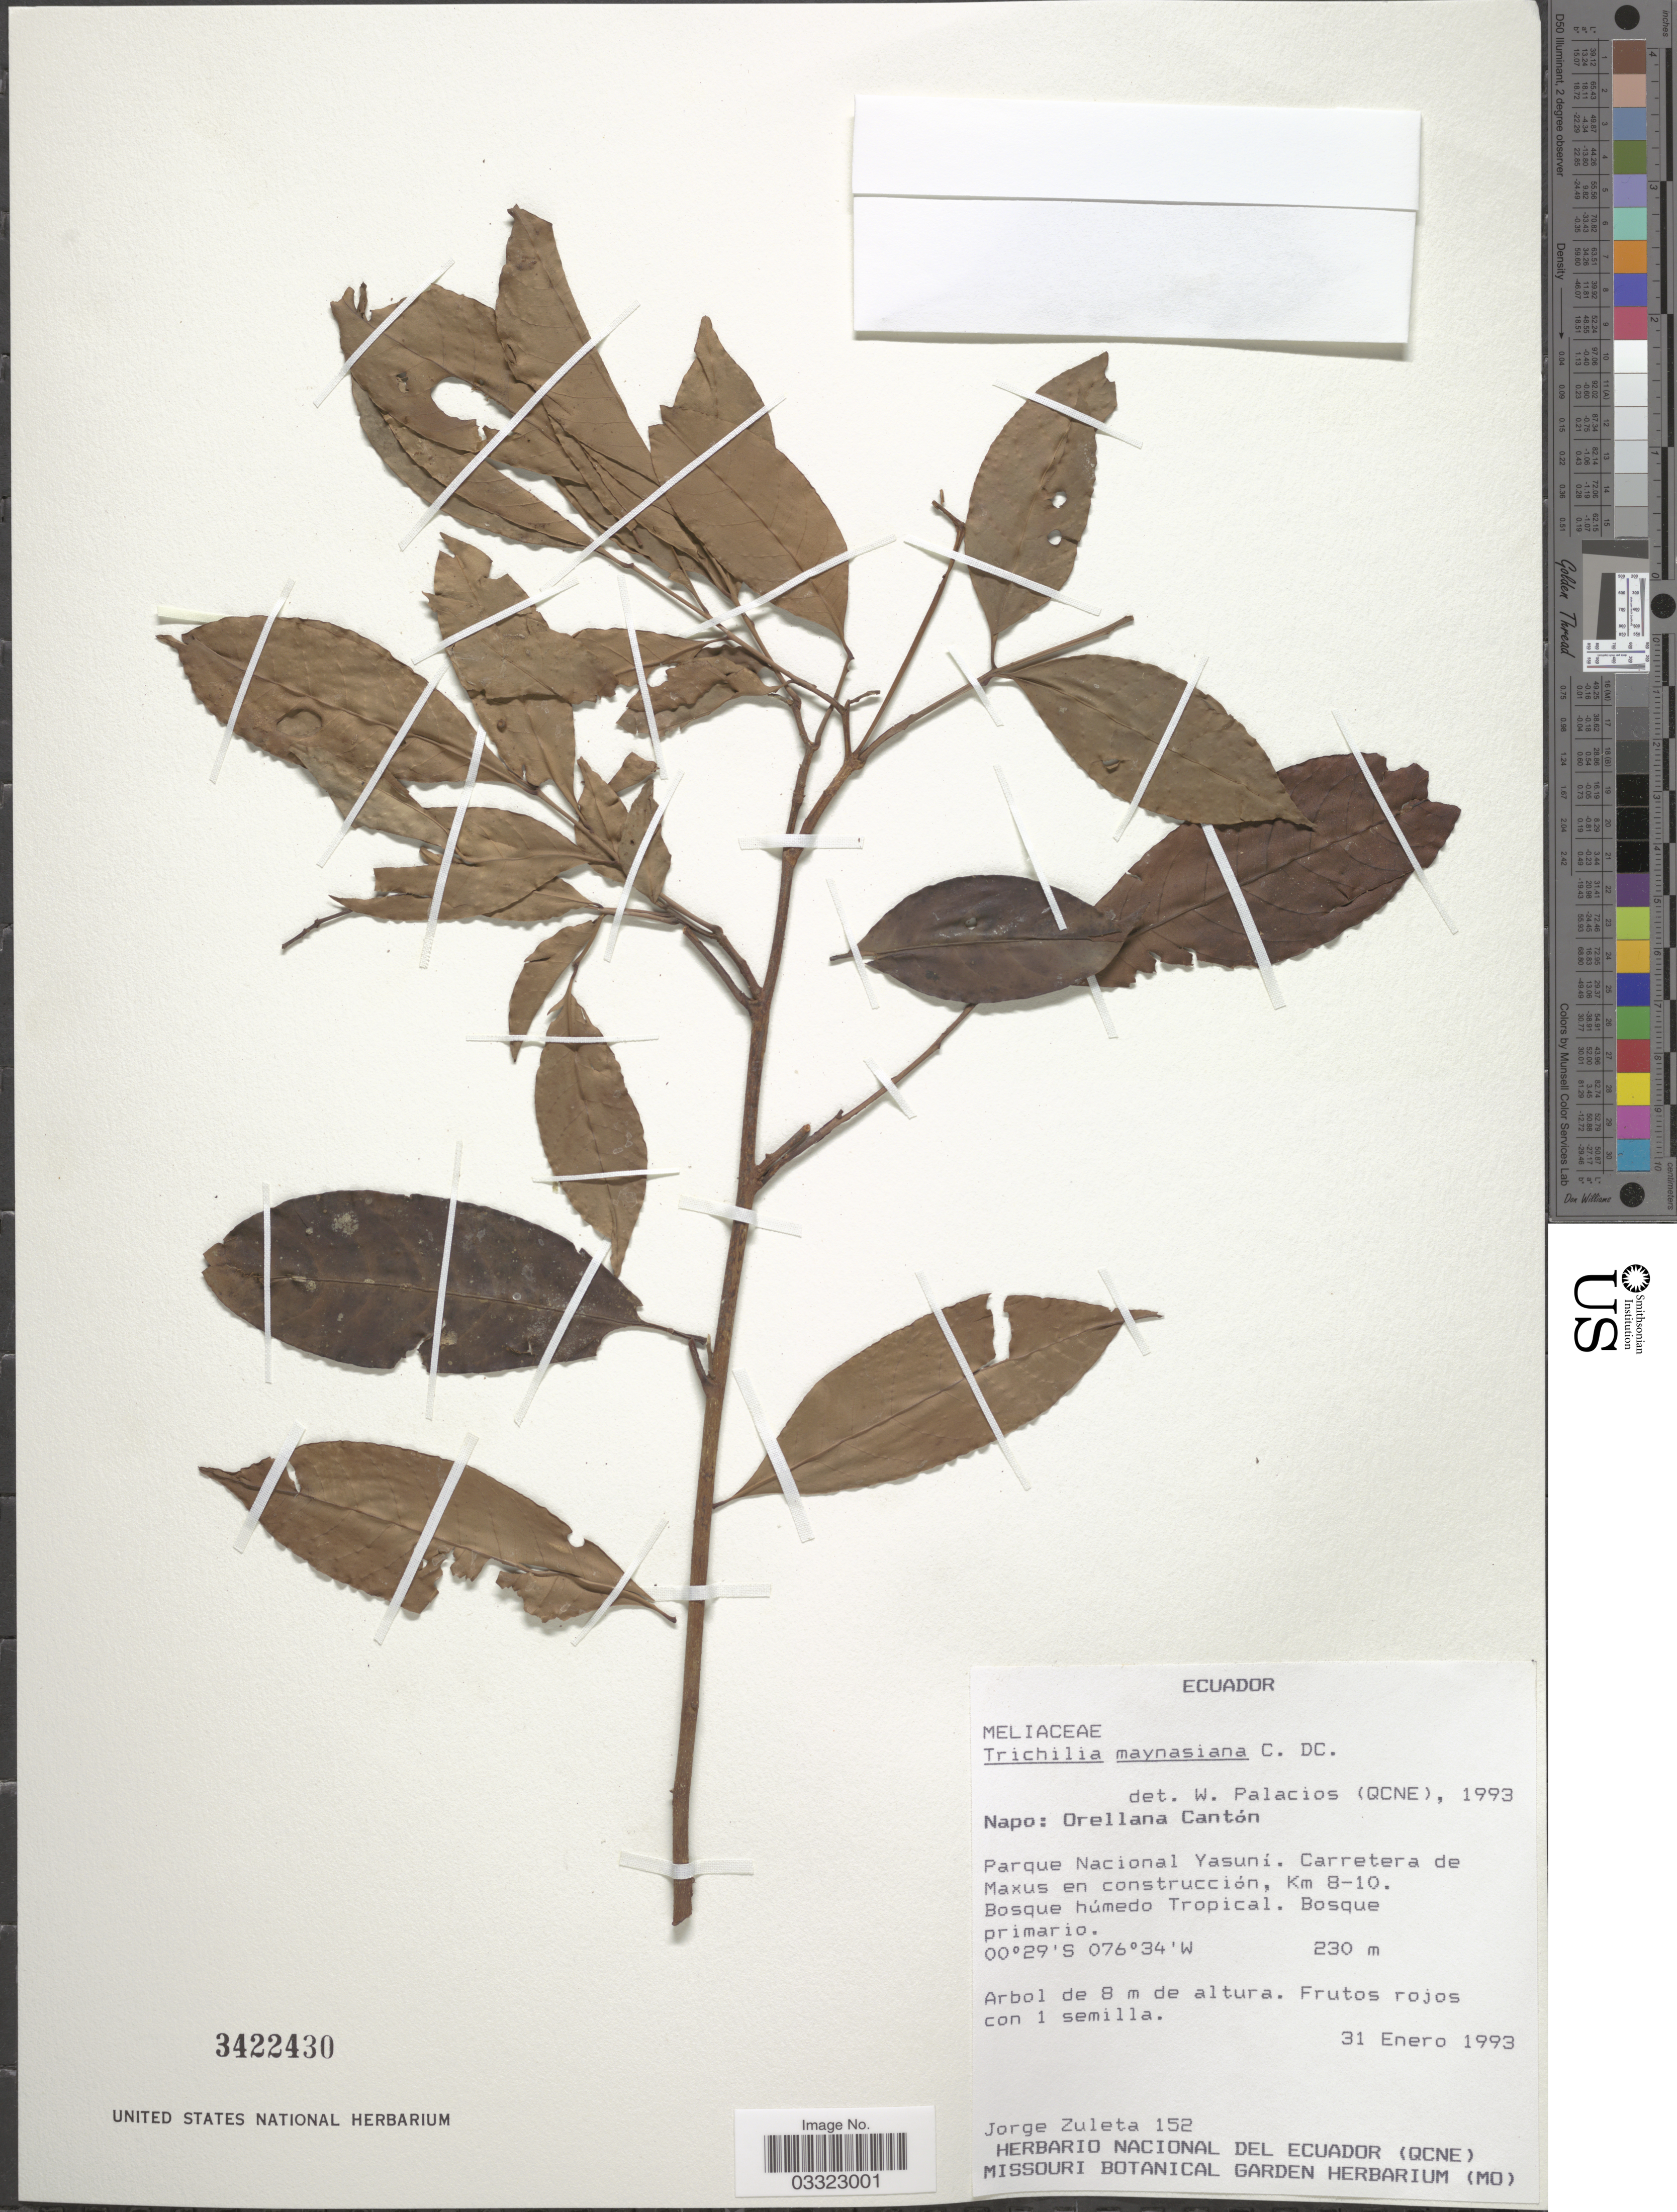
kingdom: Plantae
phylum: Tracheophyta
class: Magnoliopsida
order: Sapindales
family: Meliaceae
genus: Trichilia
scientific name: Trichilia maynasiana subsp. maynasiana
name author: C. DC.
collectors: J. Zuleta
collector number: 152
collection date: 1993-01-31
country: Ecuador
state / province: Napo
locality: Orellano Cantón, Parque Nacional Yasuní. Carretera de Maxus en construcción, Km 8-10. Bosque húmedo Tropical.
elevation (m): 230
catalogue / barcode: US 3422430